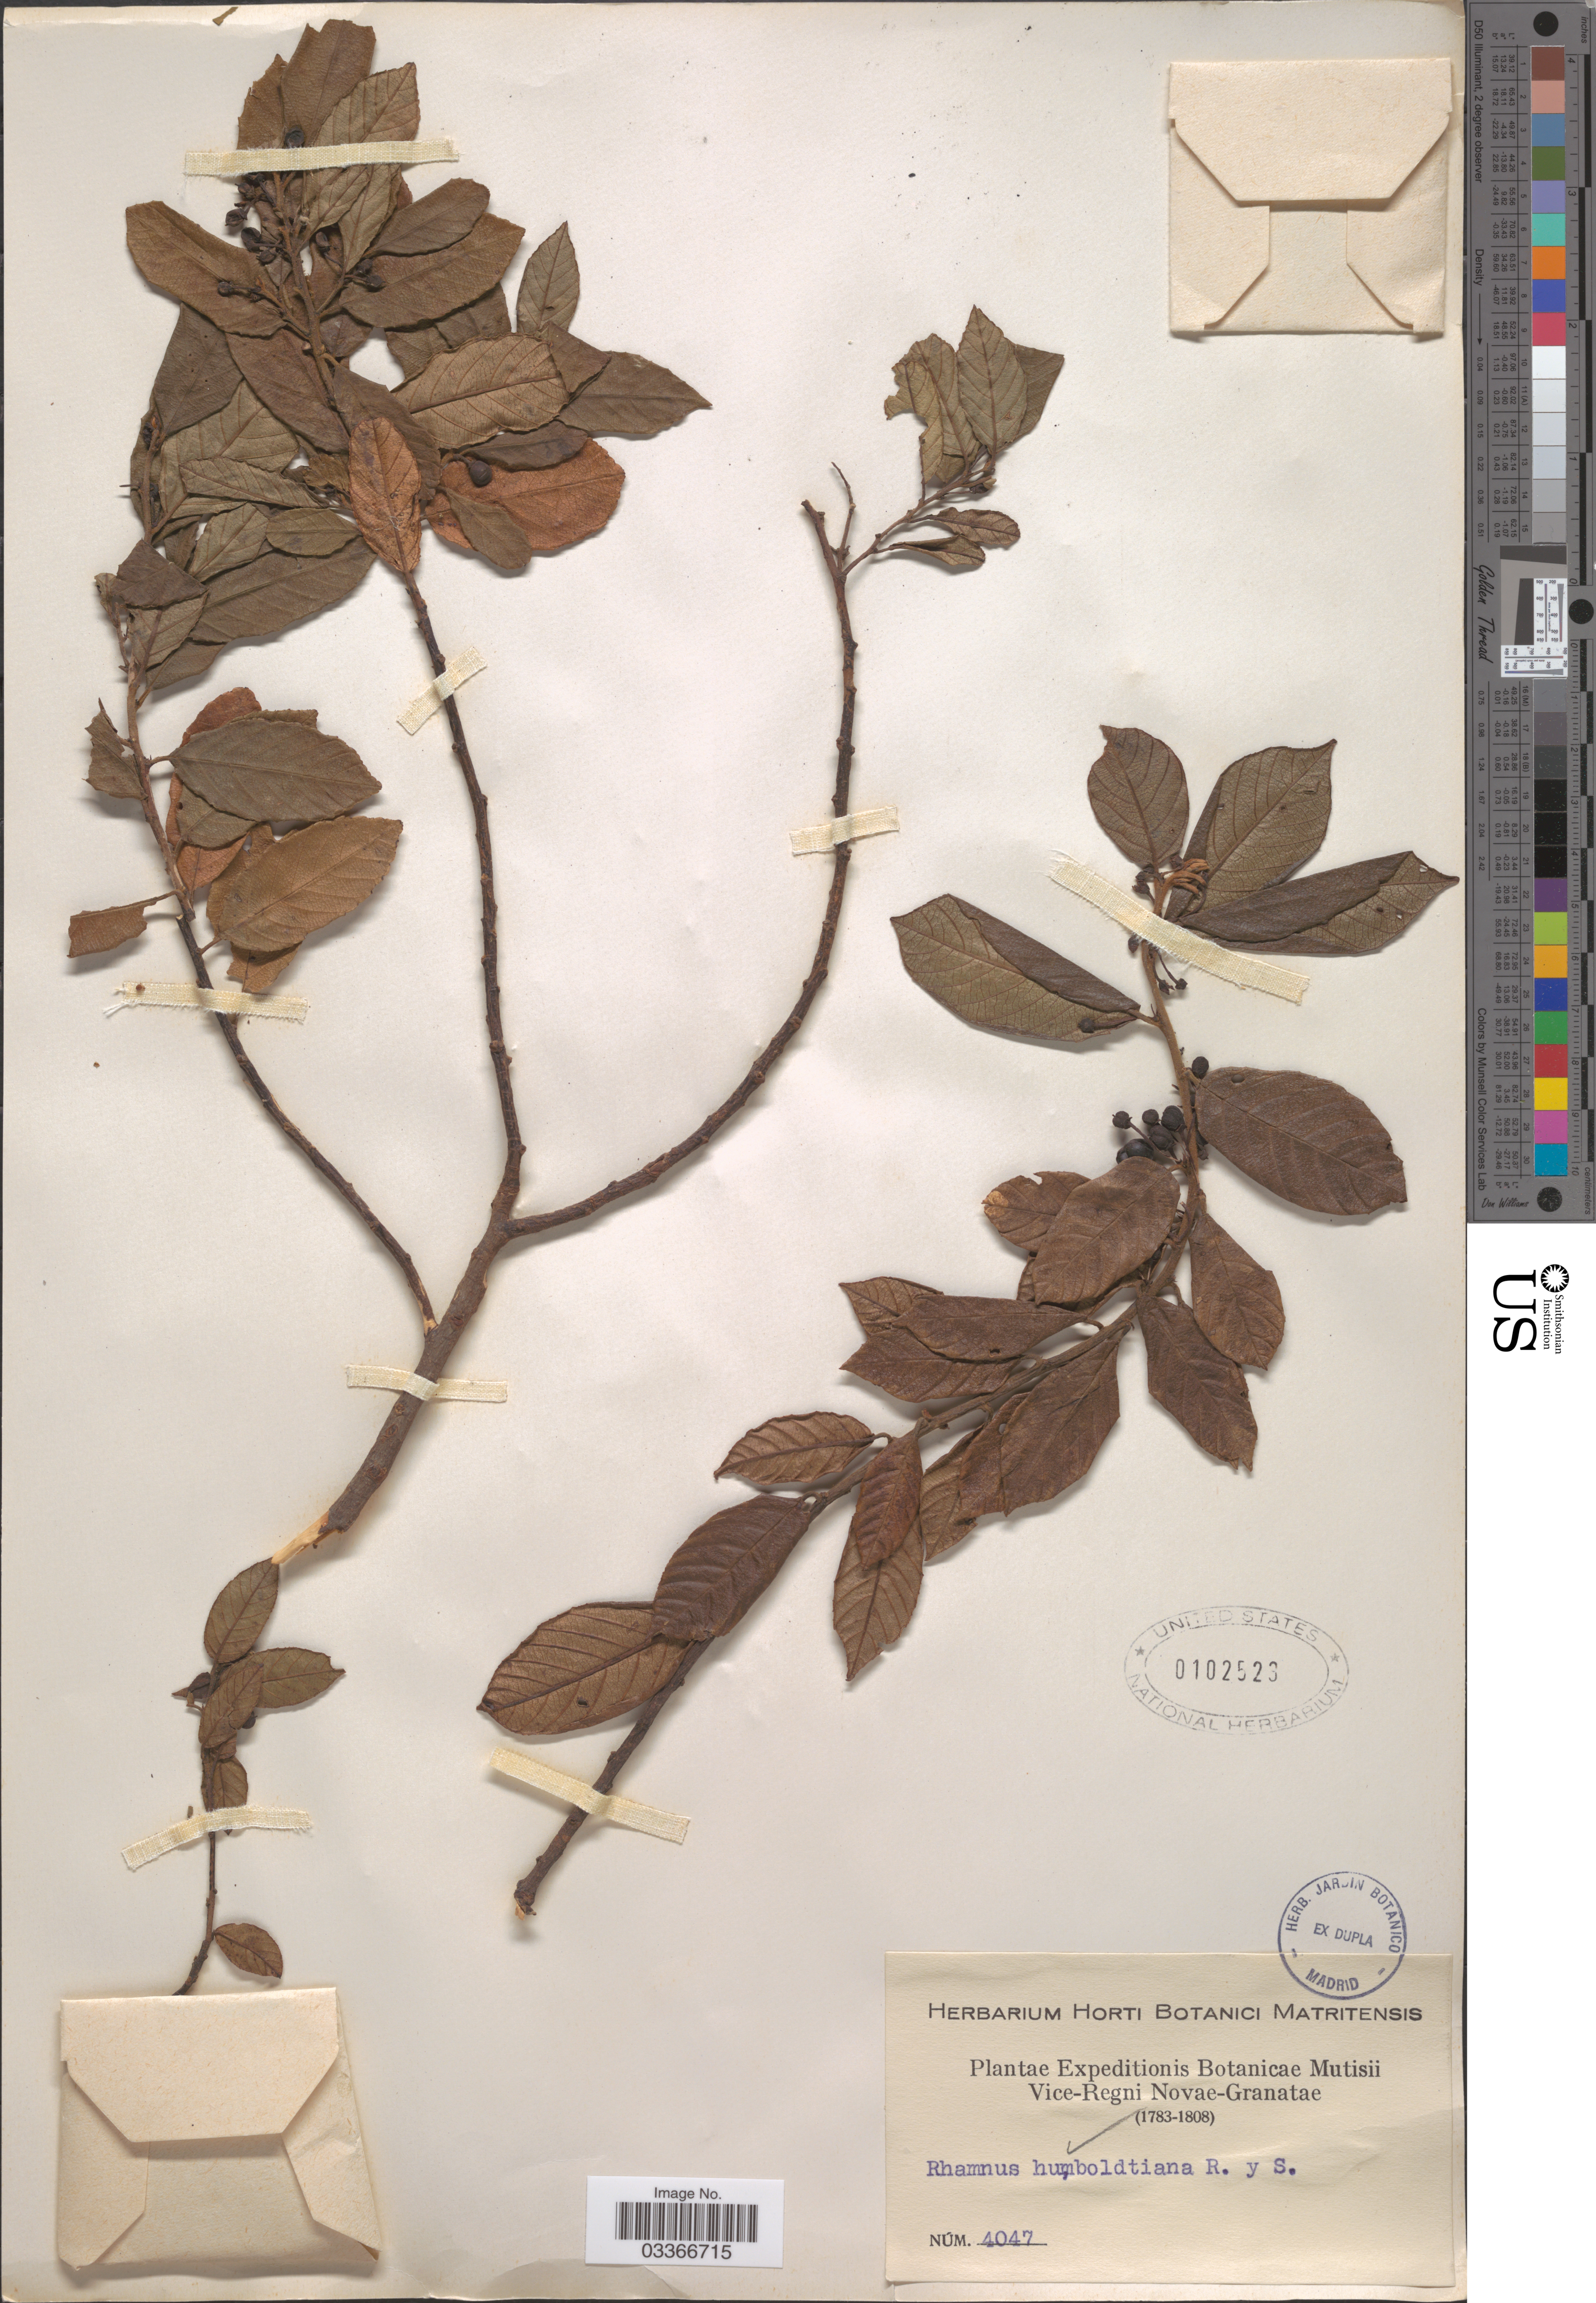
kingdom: Plantae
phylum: Tracheophyta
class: Magnoliopsida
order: Rosales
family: Rhamnaceae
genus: Rhamnus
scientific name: Rhamnus humboldtiana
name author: Willd. ex Schult.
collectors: Expeditions Botanicae Mutisii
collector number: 4047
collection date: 1783/1808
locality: Vice-Regni Novae-Granatae.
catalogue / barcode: US 102523